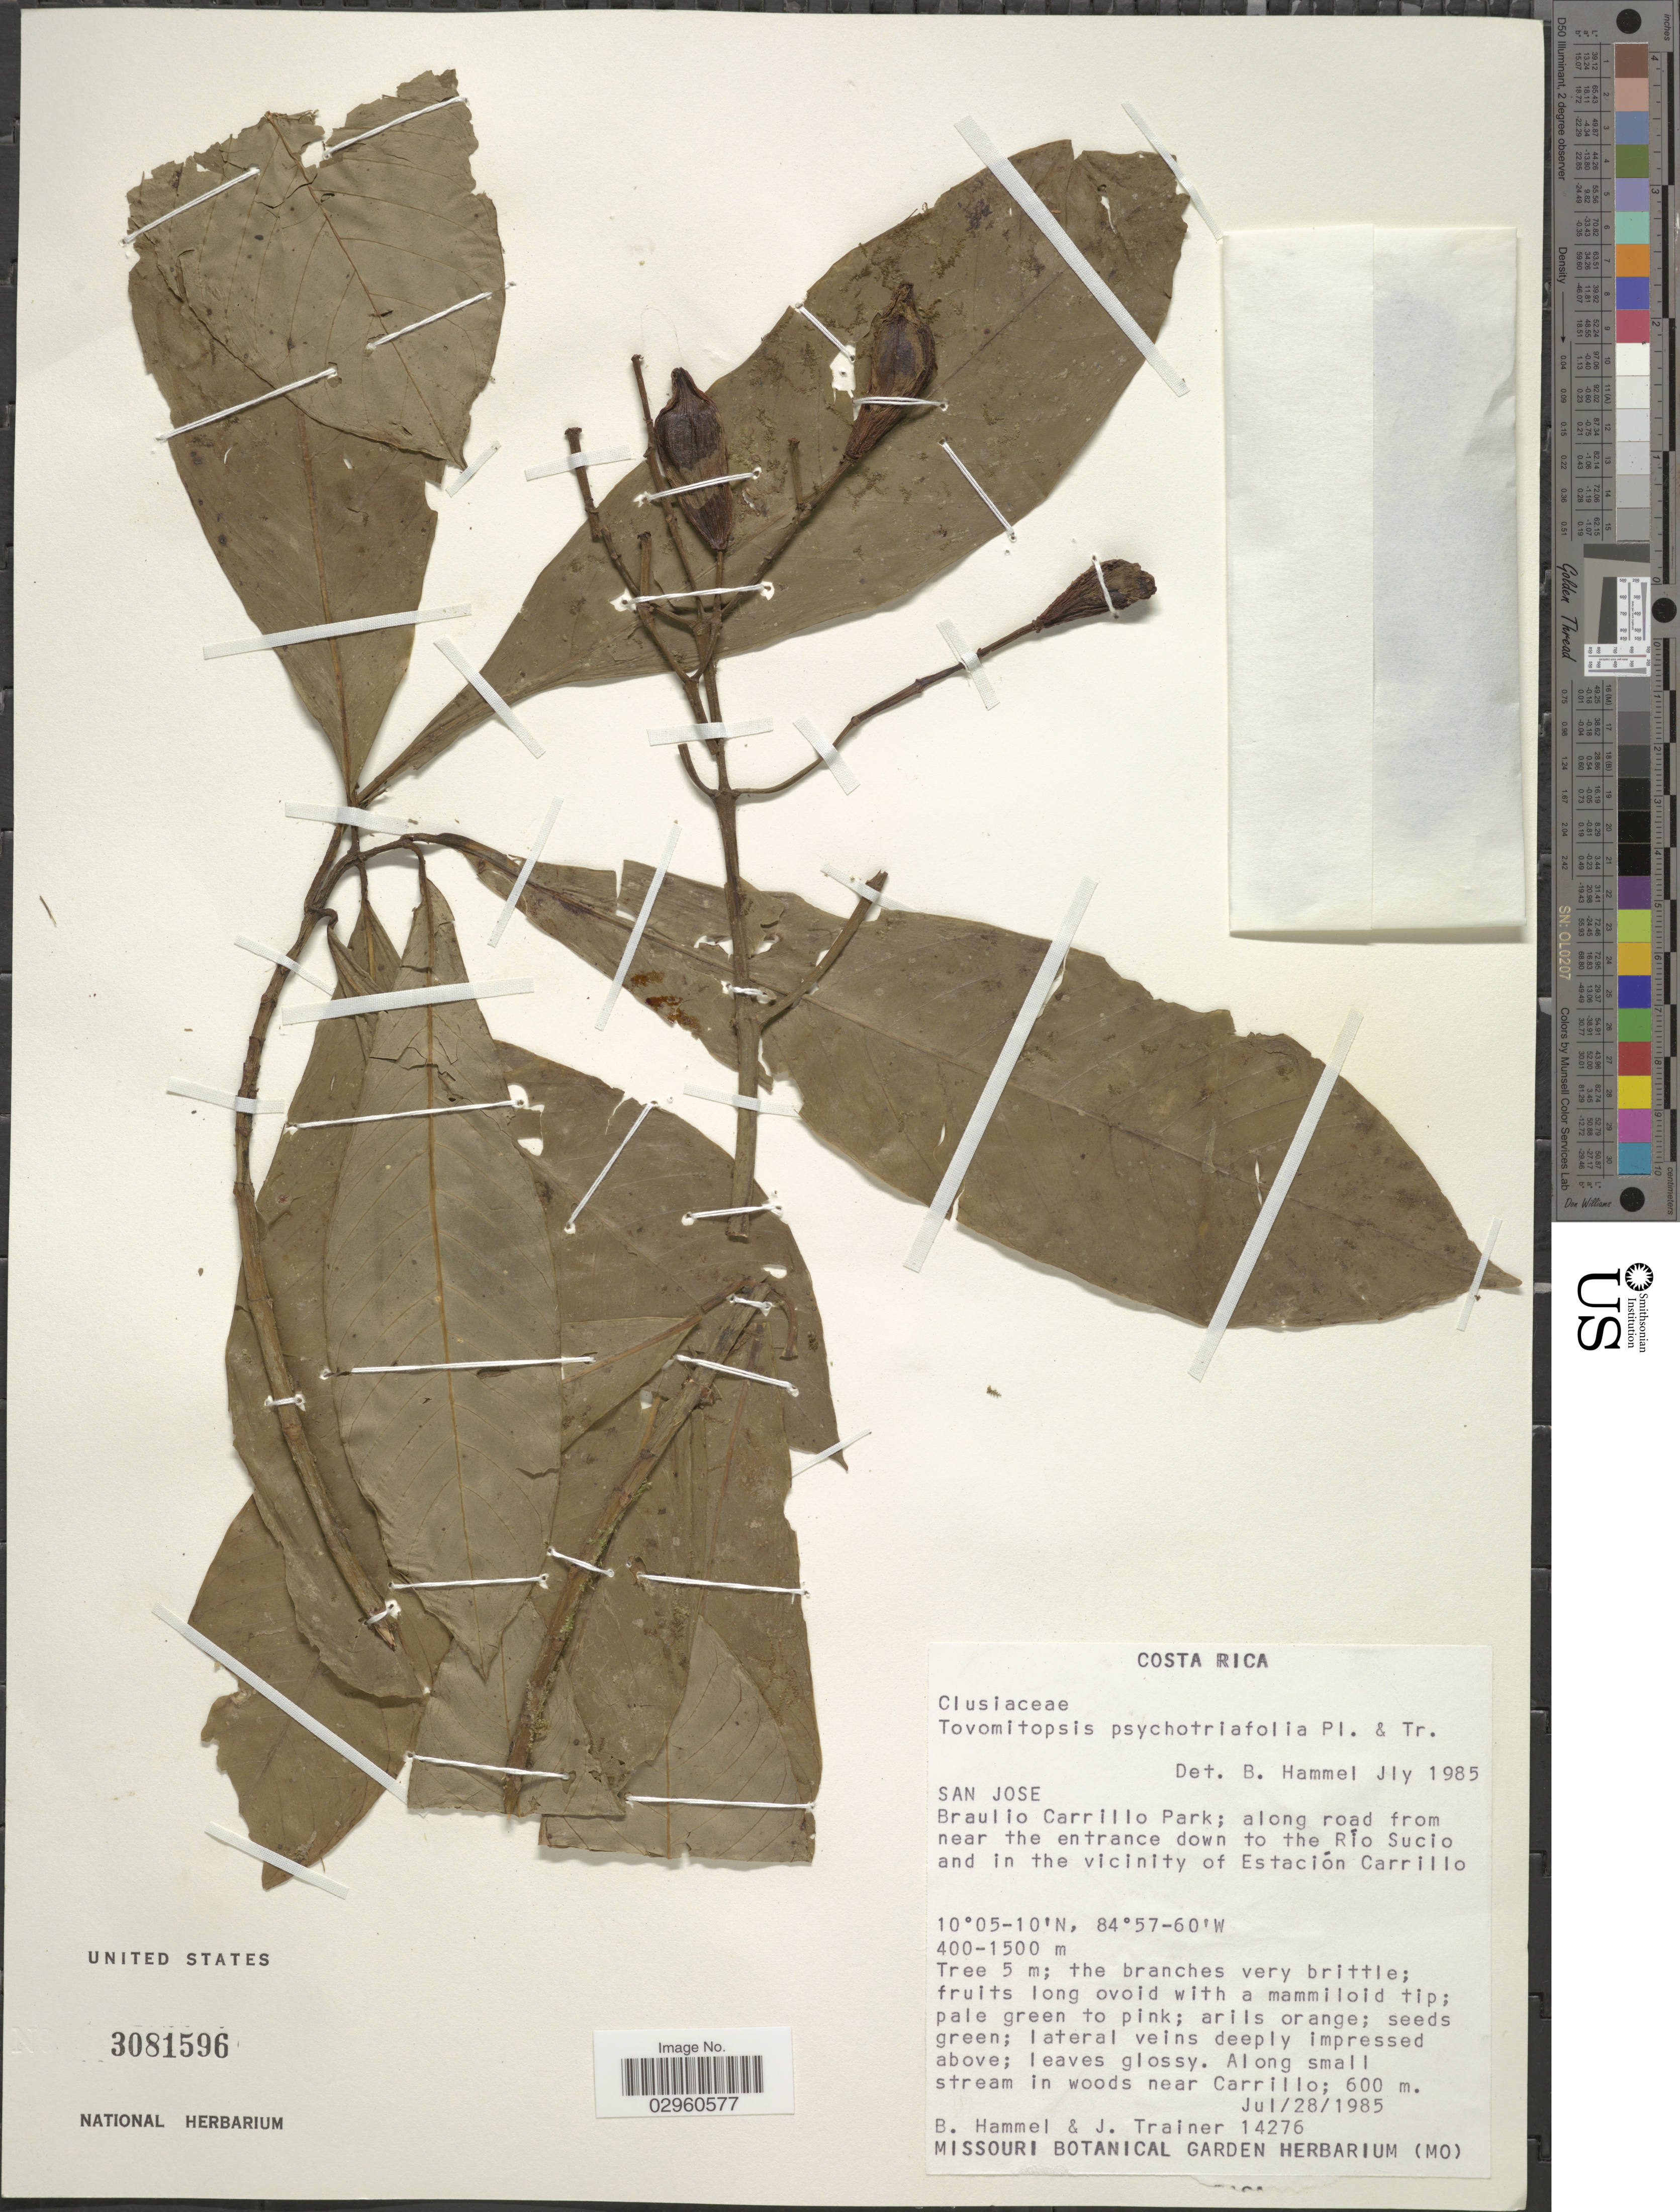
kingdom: Plantae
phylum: Tracheophyta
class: Magnoliopsida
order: Malpighiales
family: Clusiaceae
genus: Chrysochlamys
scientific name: Chrysochlamys psychotriifolia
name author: (Oerst. et al.) Hemsl.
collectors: B. Hammel & J. Trainer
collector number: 14276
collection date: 1985-07-28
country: Costa Rica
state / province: San José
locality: Braulio Carrillo Park; along road from near the entrance down to the Río Sucio and in the vicinity of Estación Carrillo.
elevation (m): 400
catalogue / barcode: US 3081596